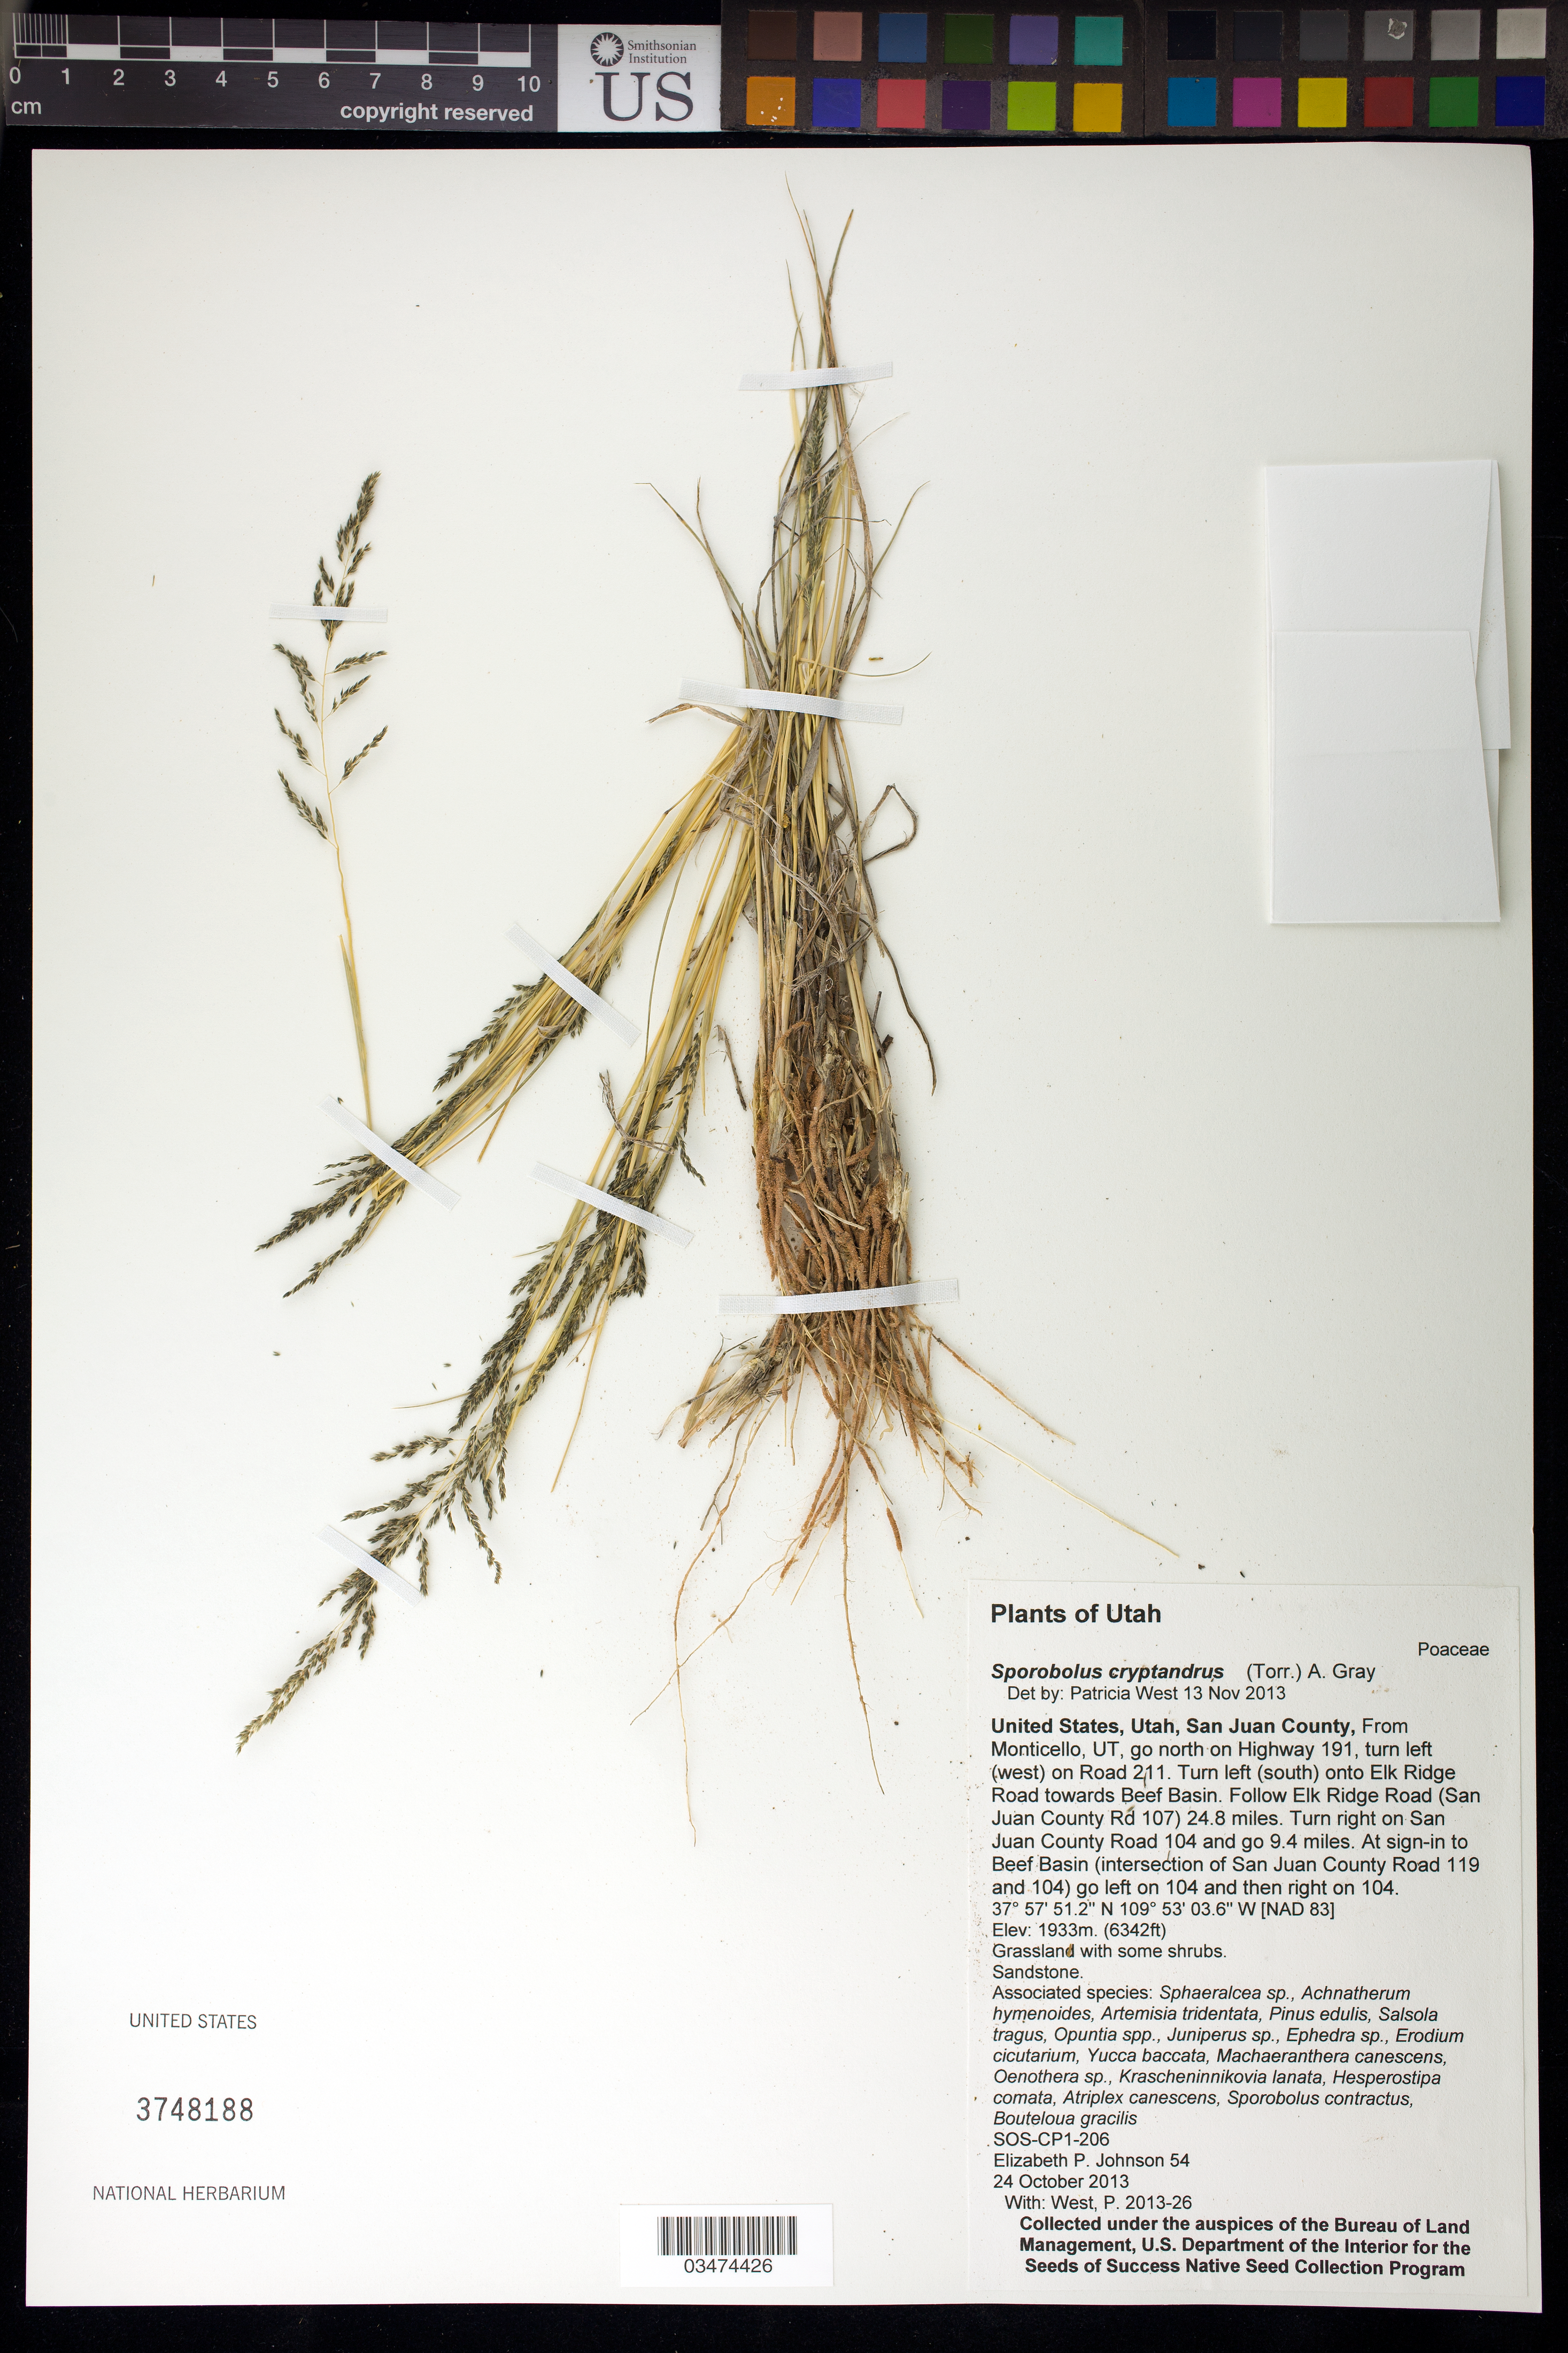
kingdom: Plantae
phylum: Tracheophyta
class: Liliopsida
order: Poales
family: Poaceae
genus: Sporobolus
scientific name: Sporobolus cryptandrus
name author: (Torr.) A. Gray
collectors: E. Johnson & P. West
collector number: CP1-206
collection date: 2013-10-24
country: United States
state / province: Utah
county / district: San Juan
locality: Near Beef Basin (intersection of San Juan County Rd 119 and 104)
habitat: Sandstone. Grassland with some shrub.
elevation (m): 1933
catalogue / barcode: US 3748188